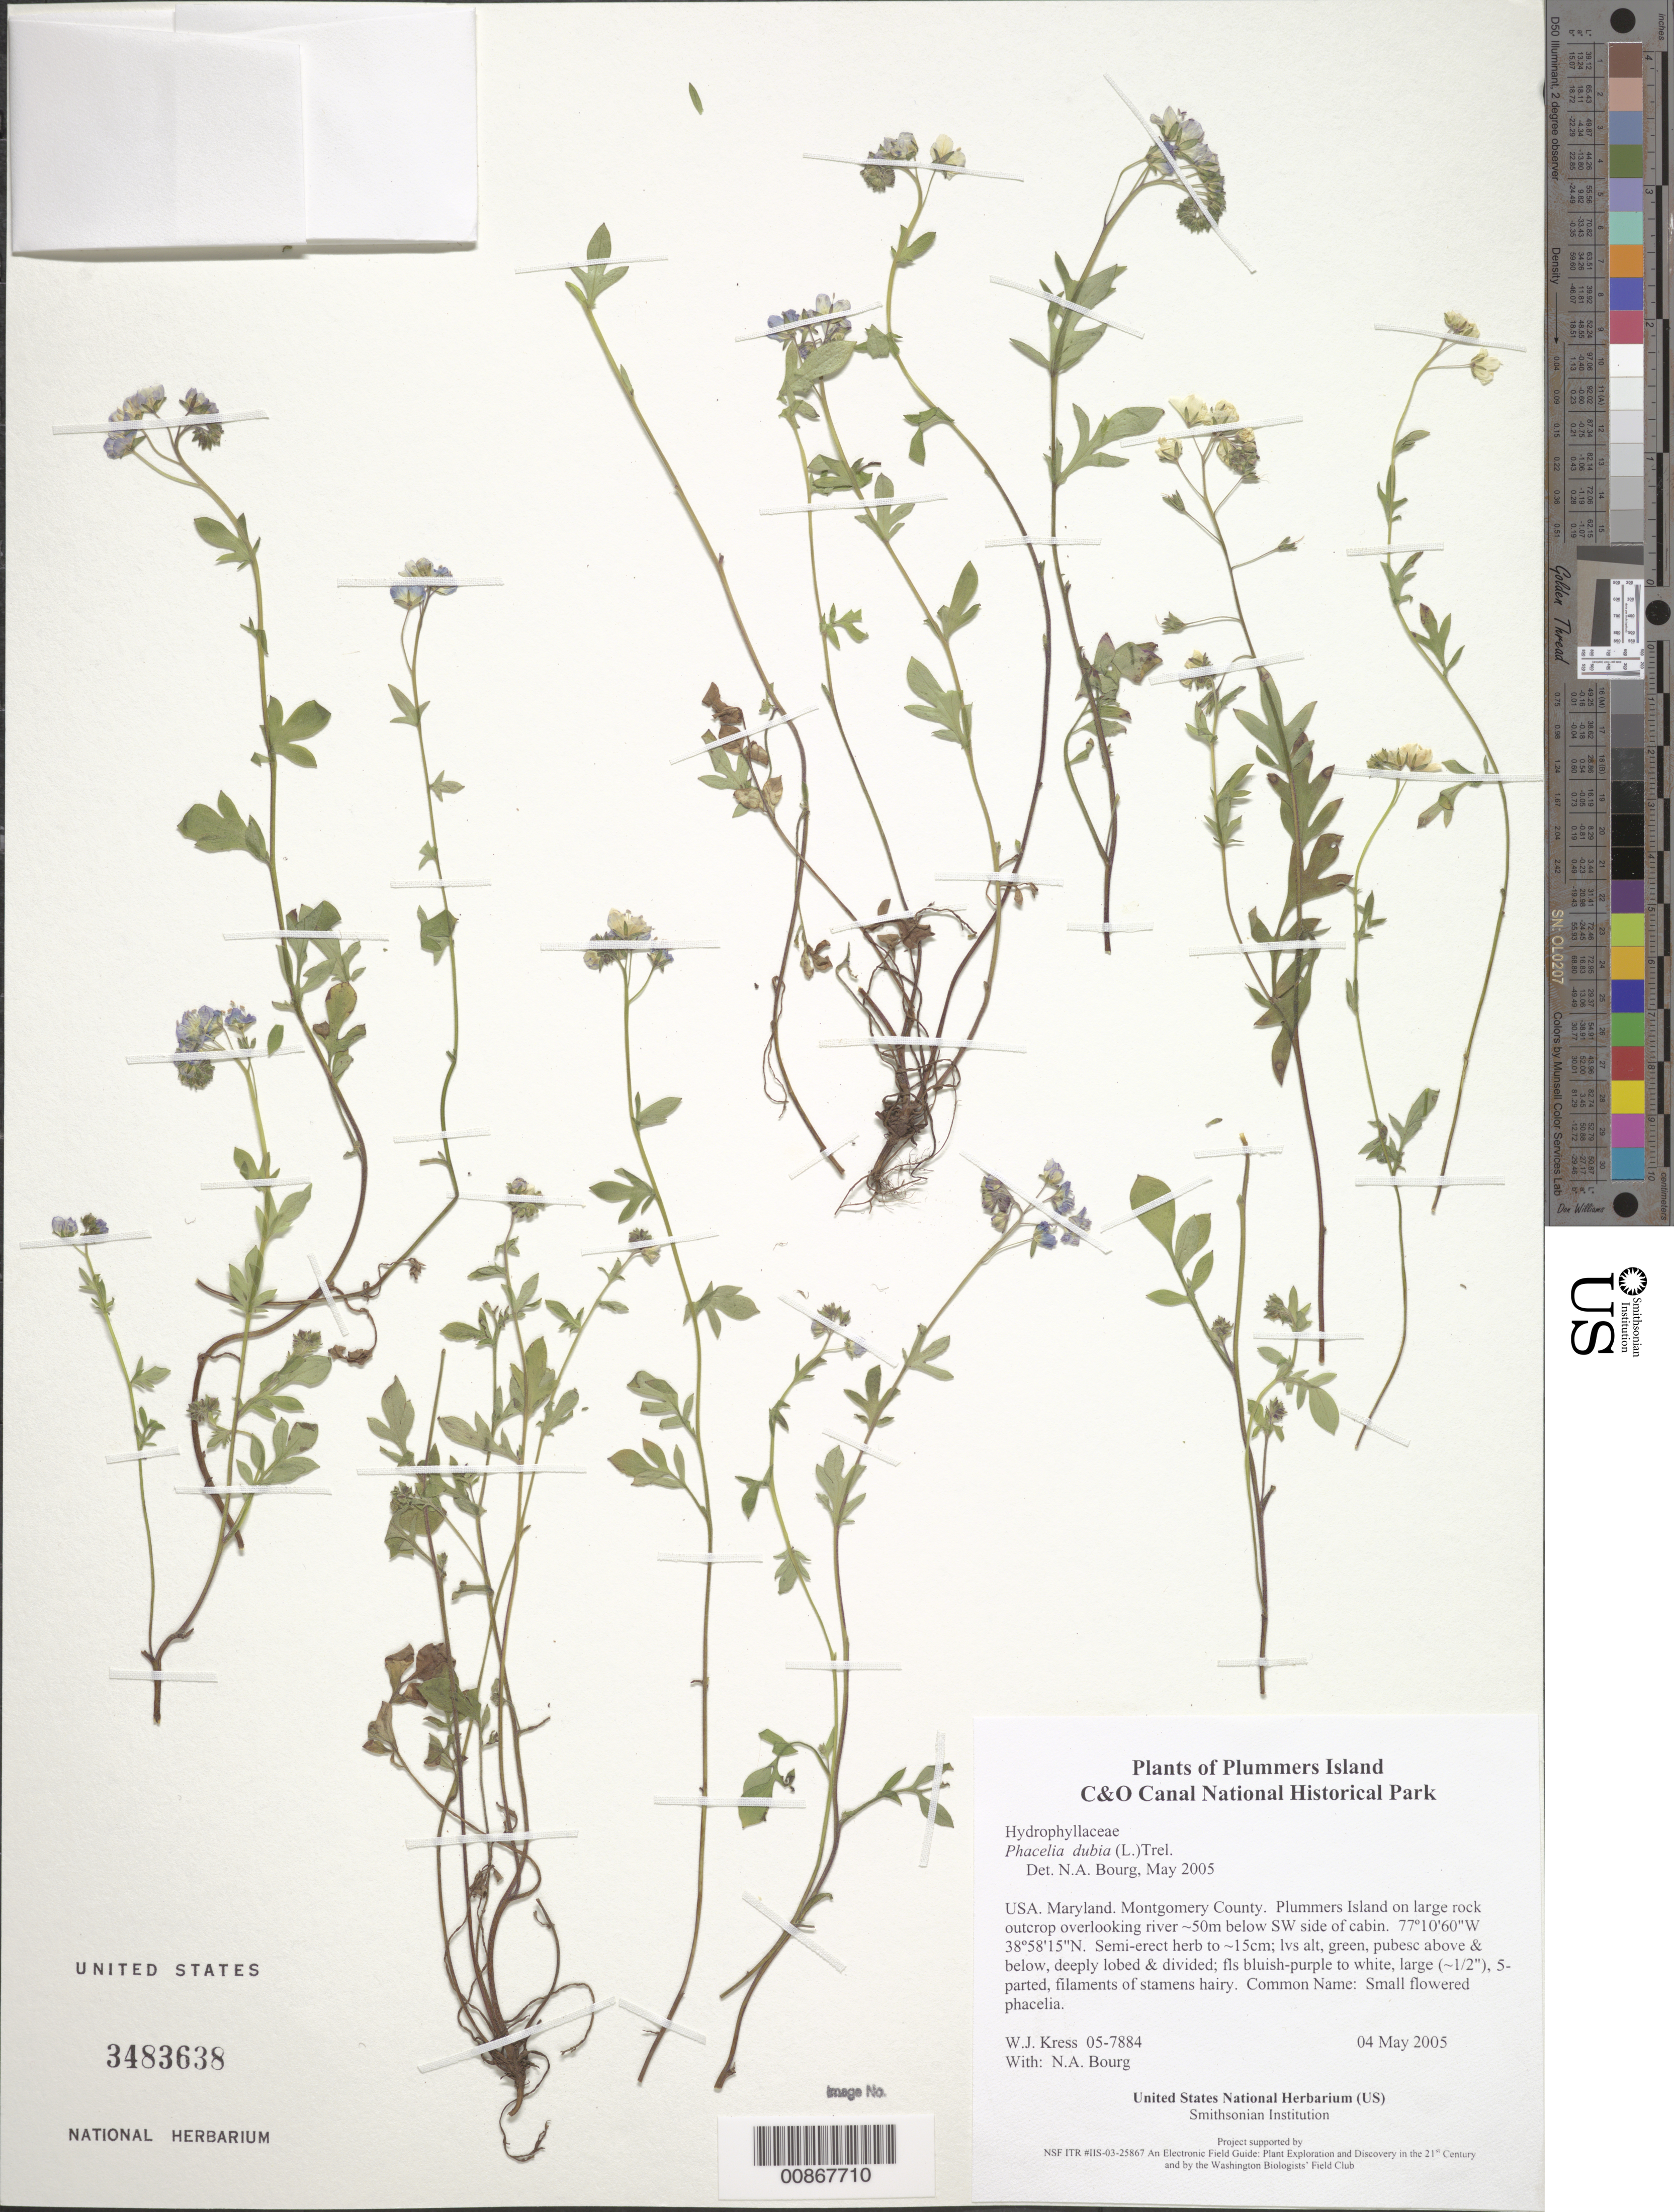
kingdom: Plantae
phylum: Tracheophyta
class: Magnoliopsida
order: Boraginales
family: Hydrophyllaceae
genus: Phacelia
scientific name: Phacelia dubia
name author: (L.) Trel. & Small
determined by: Bourg, N. A.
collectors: W. J. Kress & N. A. Bourg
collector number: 05-7884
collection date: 2005-05-04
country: United States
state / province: Maryland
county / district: Montgomery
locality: Chesapeake and Ohio Canal National Historical Park, Plummers Island on large rock outcrop overlooking river ~50m below SW side of cabin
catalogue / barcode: US 3483638